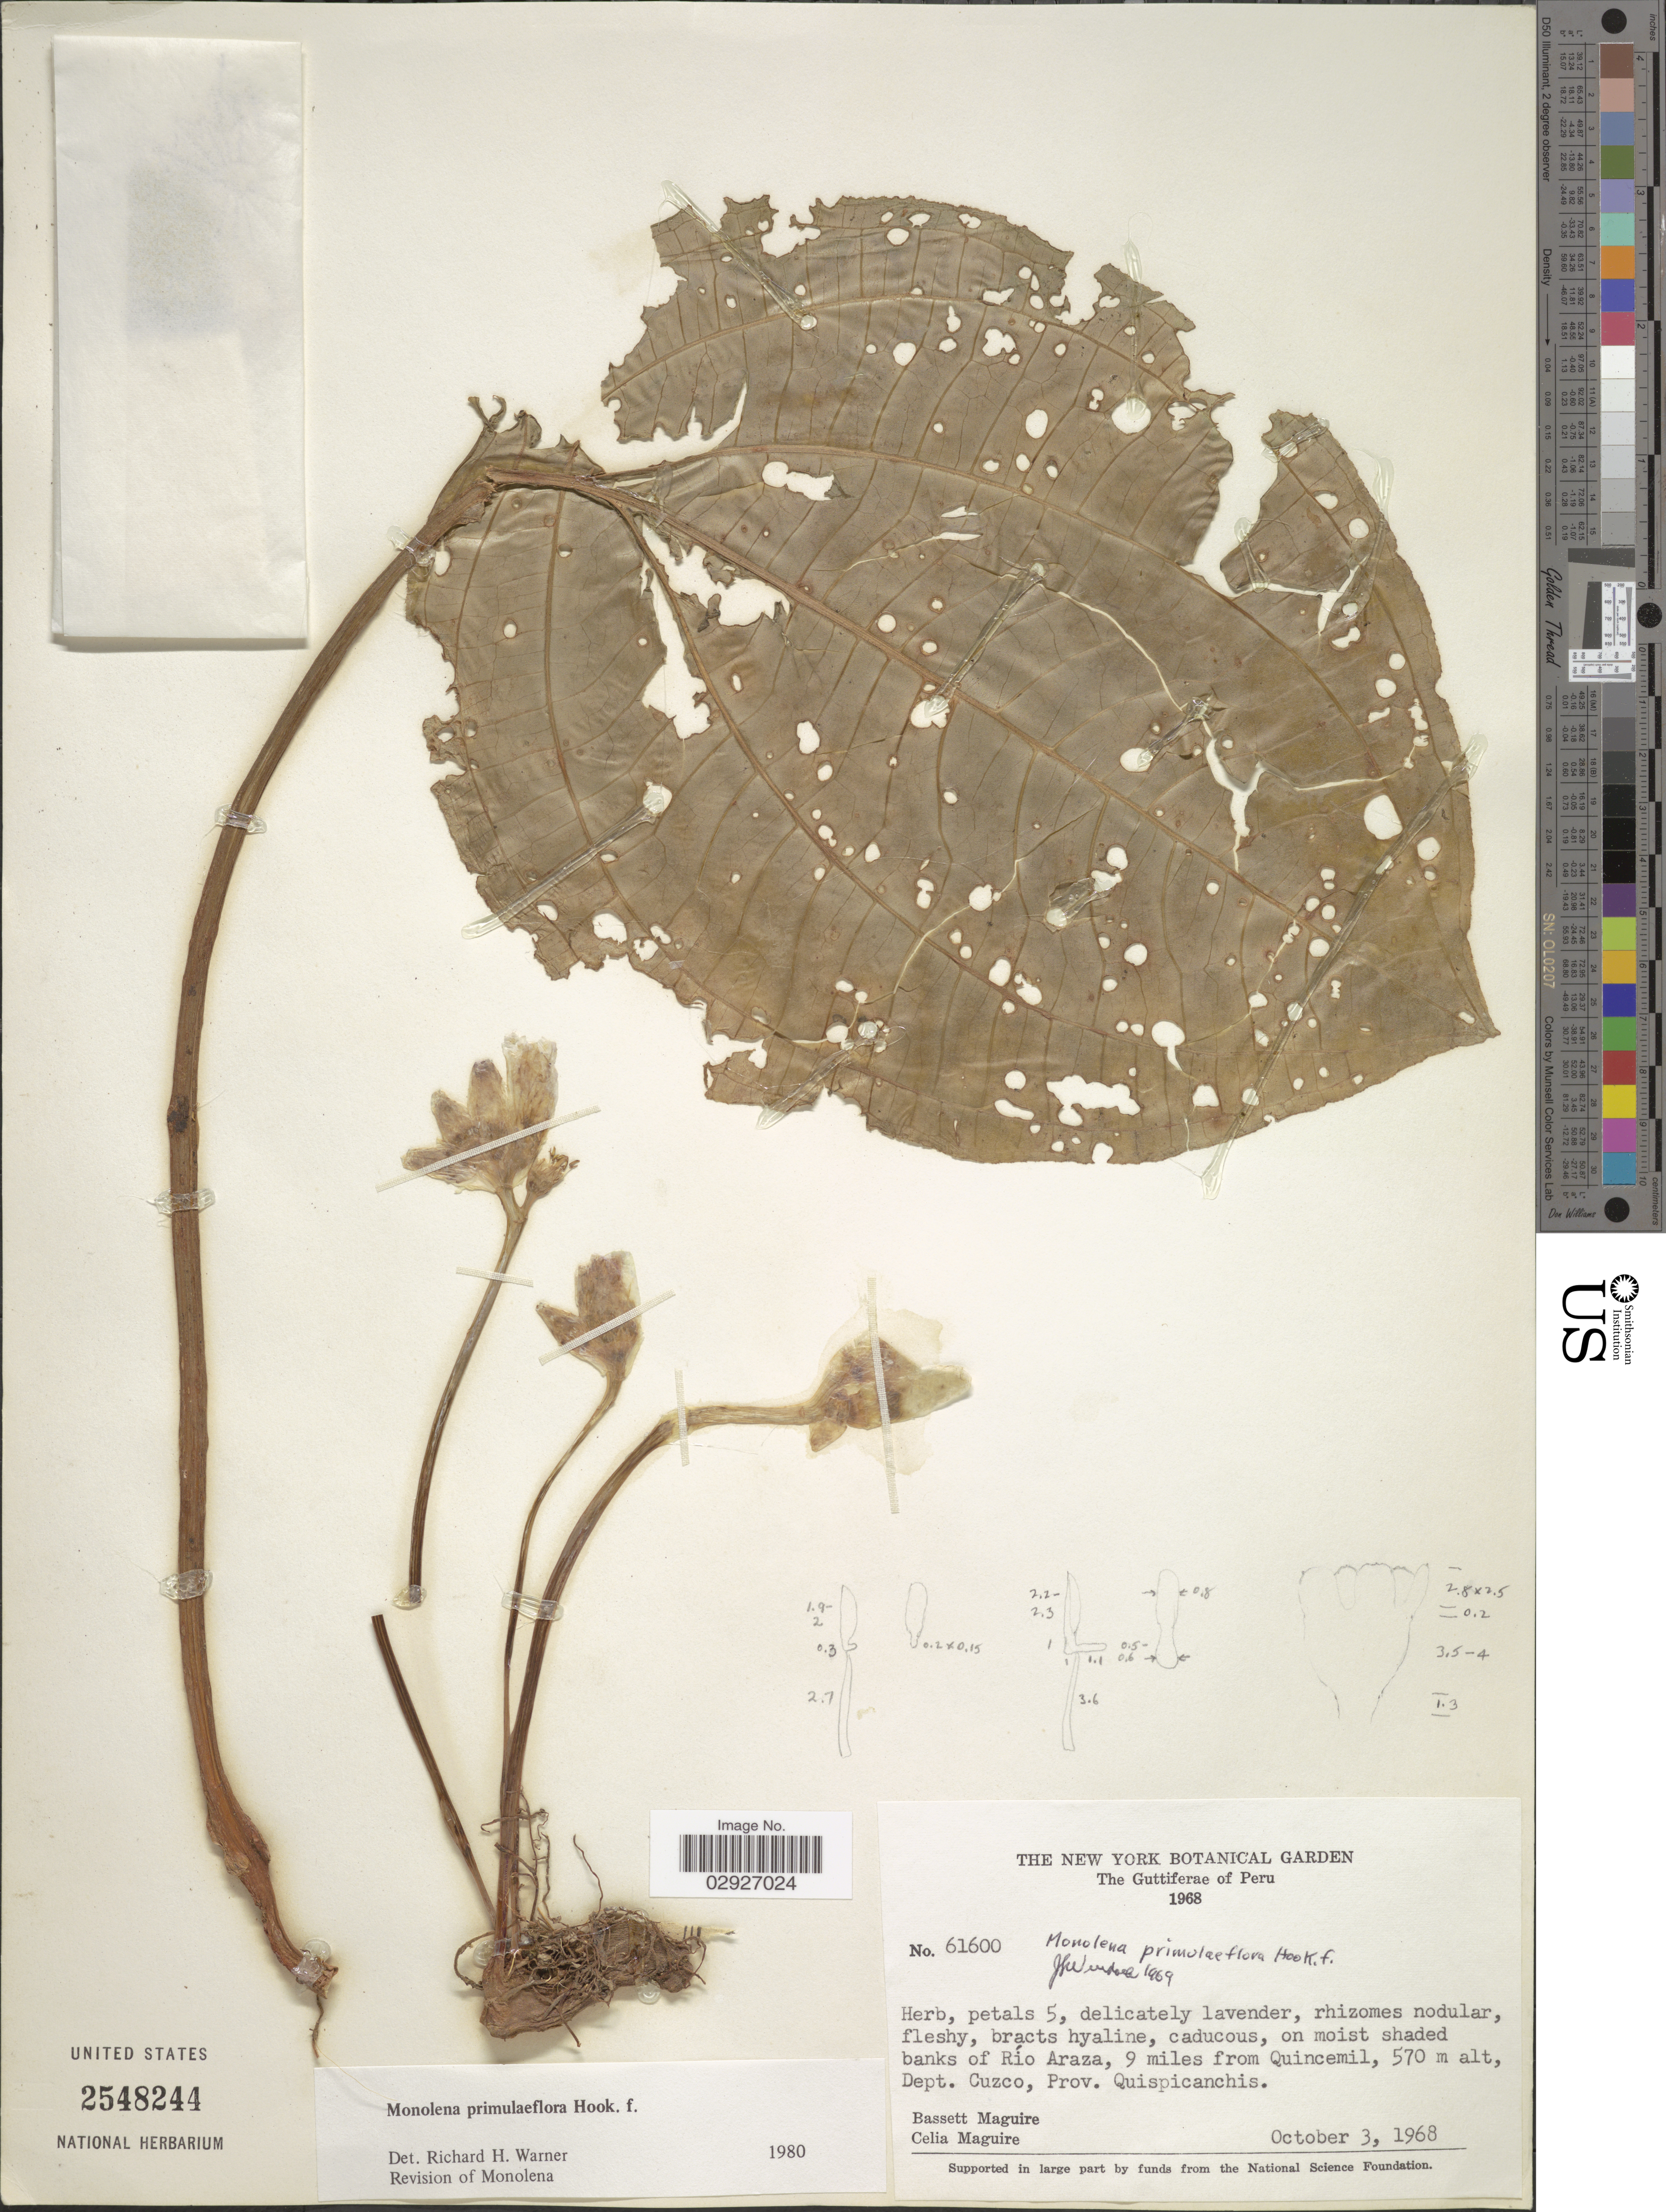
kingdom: Plantae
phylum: Tracheophyta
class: Magnoliopsida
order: Myrtales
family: Melastomataceae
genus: Monolena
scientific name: Monolena primuliflora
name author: Hook. f.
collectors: B. Maguire & C. K. Maguire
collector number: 61600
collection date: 1968-10-03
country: Peru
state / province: Cusco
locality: On moist shaded banks of Río Araza, 9 miles from Quincemil, Dept. Cuzco, Prov. Quispicanchis.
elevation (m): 570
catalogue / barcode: US 2548244